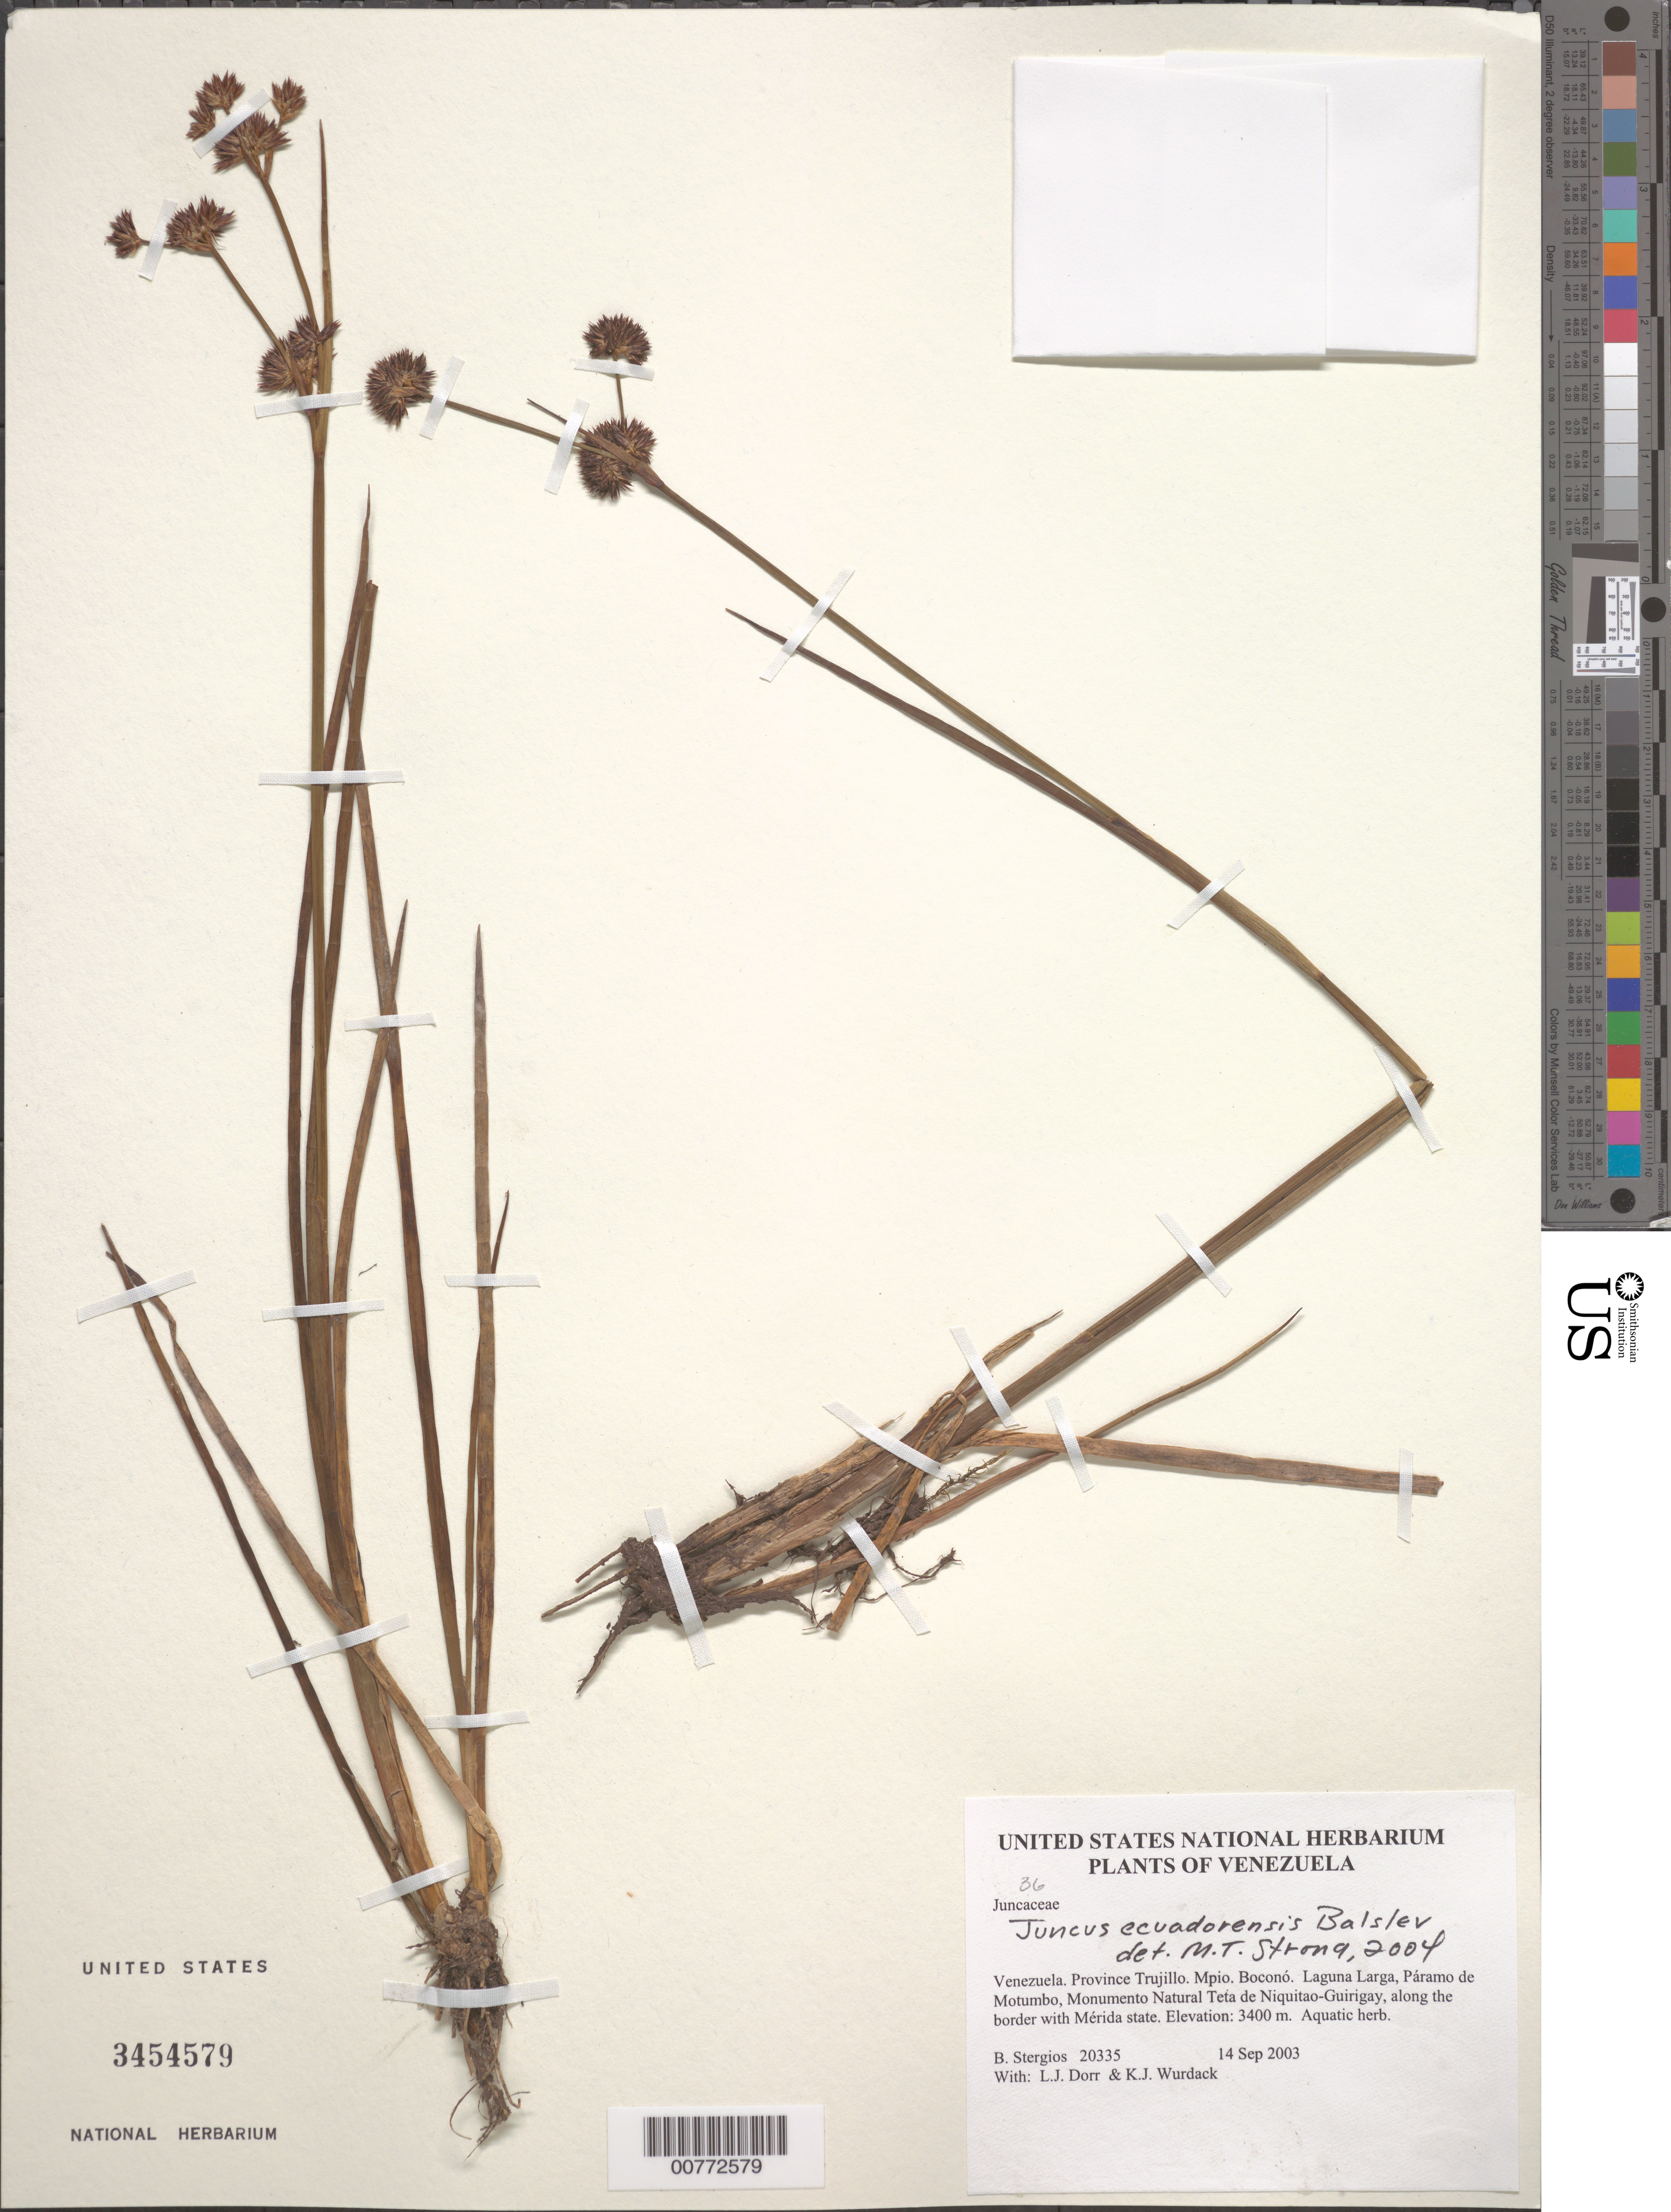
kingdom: Plantae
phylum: Tracheophyta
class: Liliopsida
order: Poales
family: Juncaceae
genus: Juncus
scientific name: Juncus ecuadoriensis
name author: Balslev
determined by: Strong, M. T., (US), Smithsonian Institution - National Museum of Natural History (UNITED STATES)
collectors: B. G. Stergios, L. J. Dorr & K. Wurdack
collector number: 20335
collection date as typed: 14 Sep 2003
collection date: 2003-09-14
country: Venezuela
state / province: Trujillo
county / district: Boconó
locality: Laguna Larga, Páramo de Motumbo, Monumento Natural Teta de Niquitao-Guirigay, along the border with Mérida state.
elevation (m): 3400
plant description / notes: AAU, CAS, CTES, PORT, US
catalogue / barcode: US 3454579